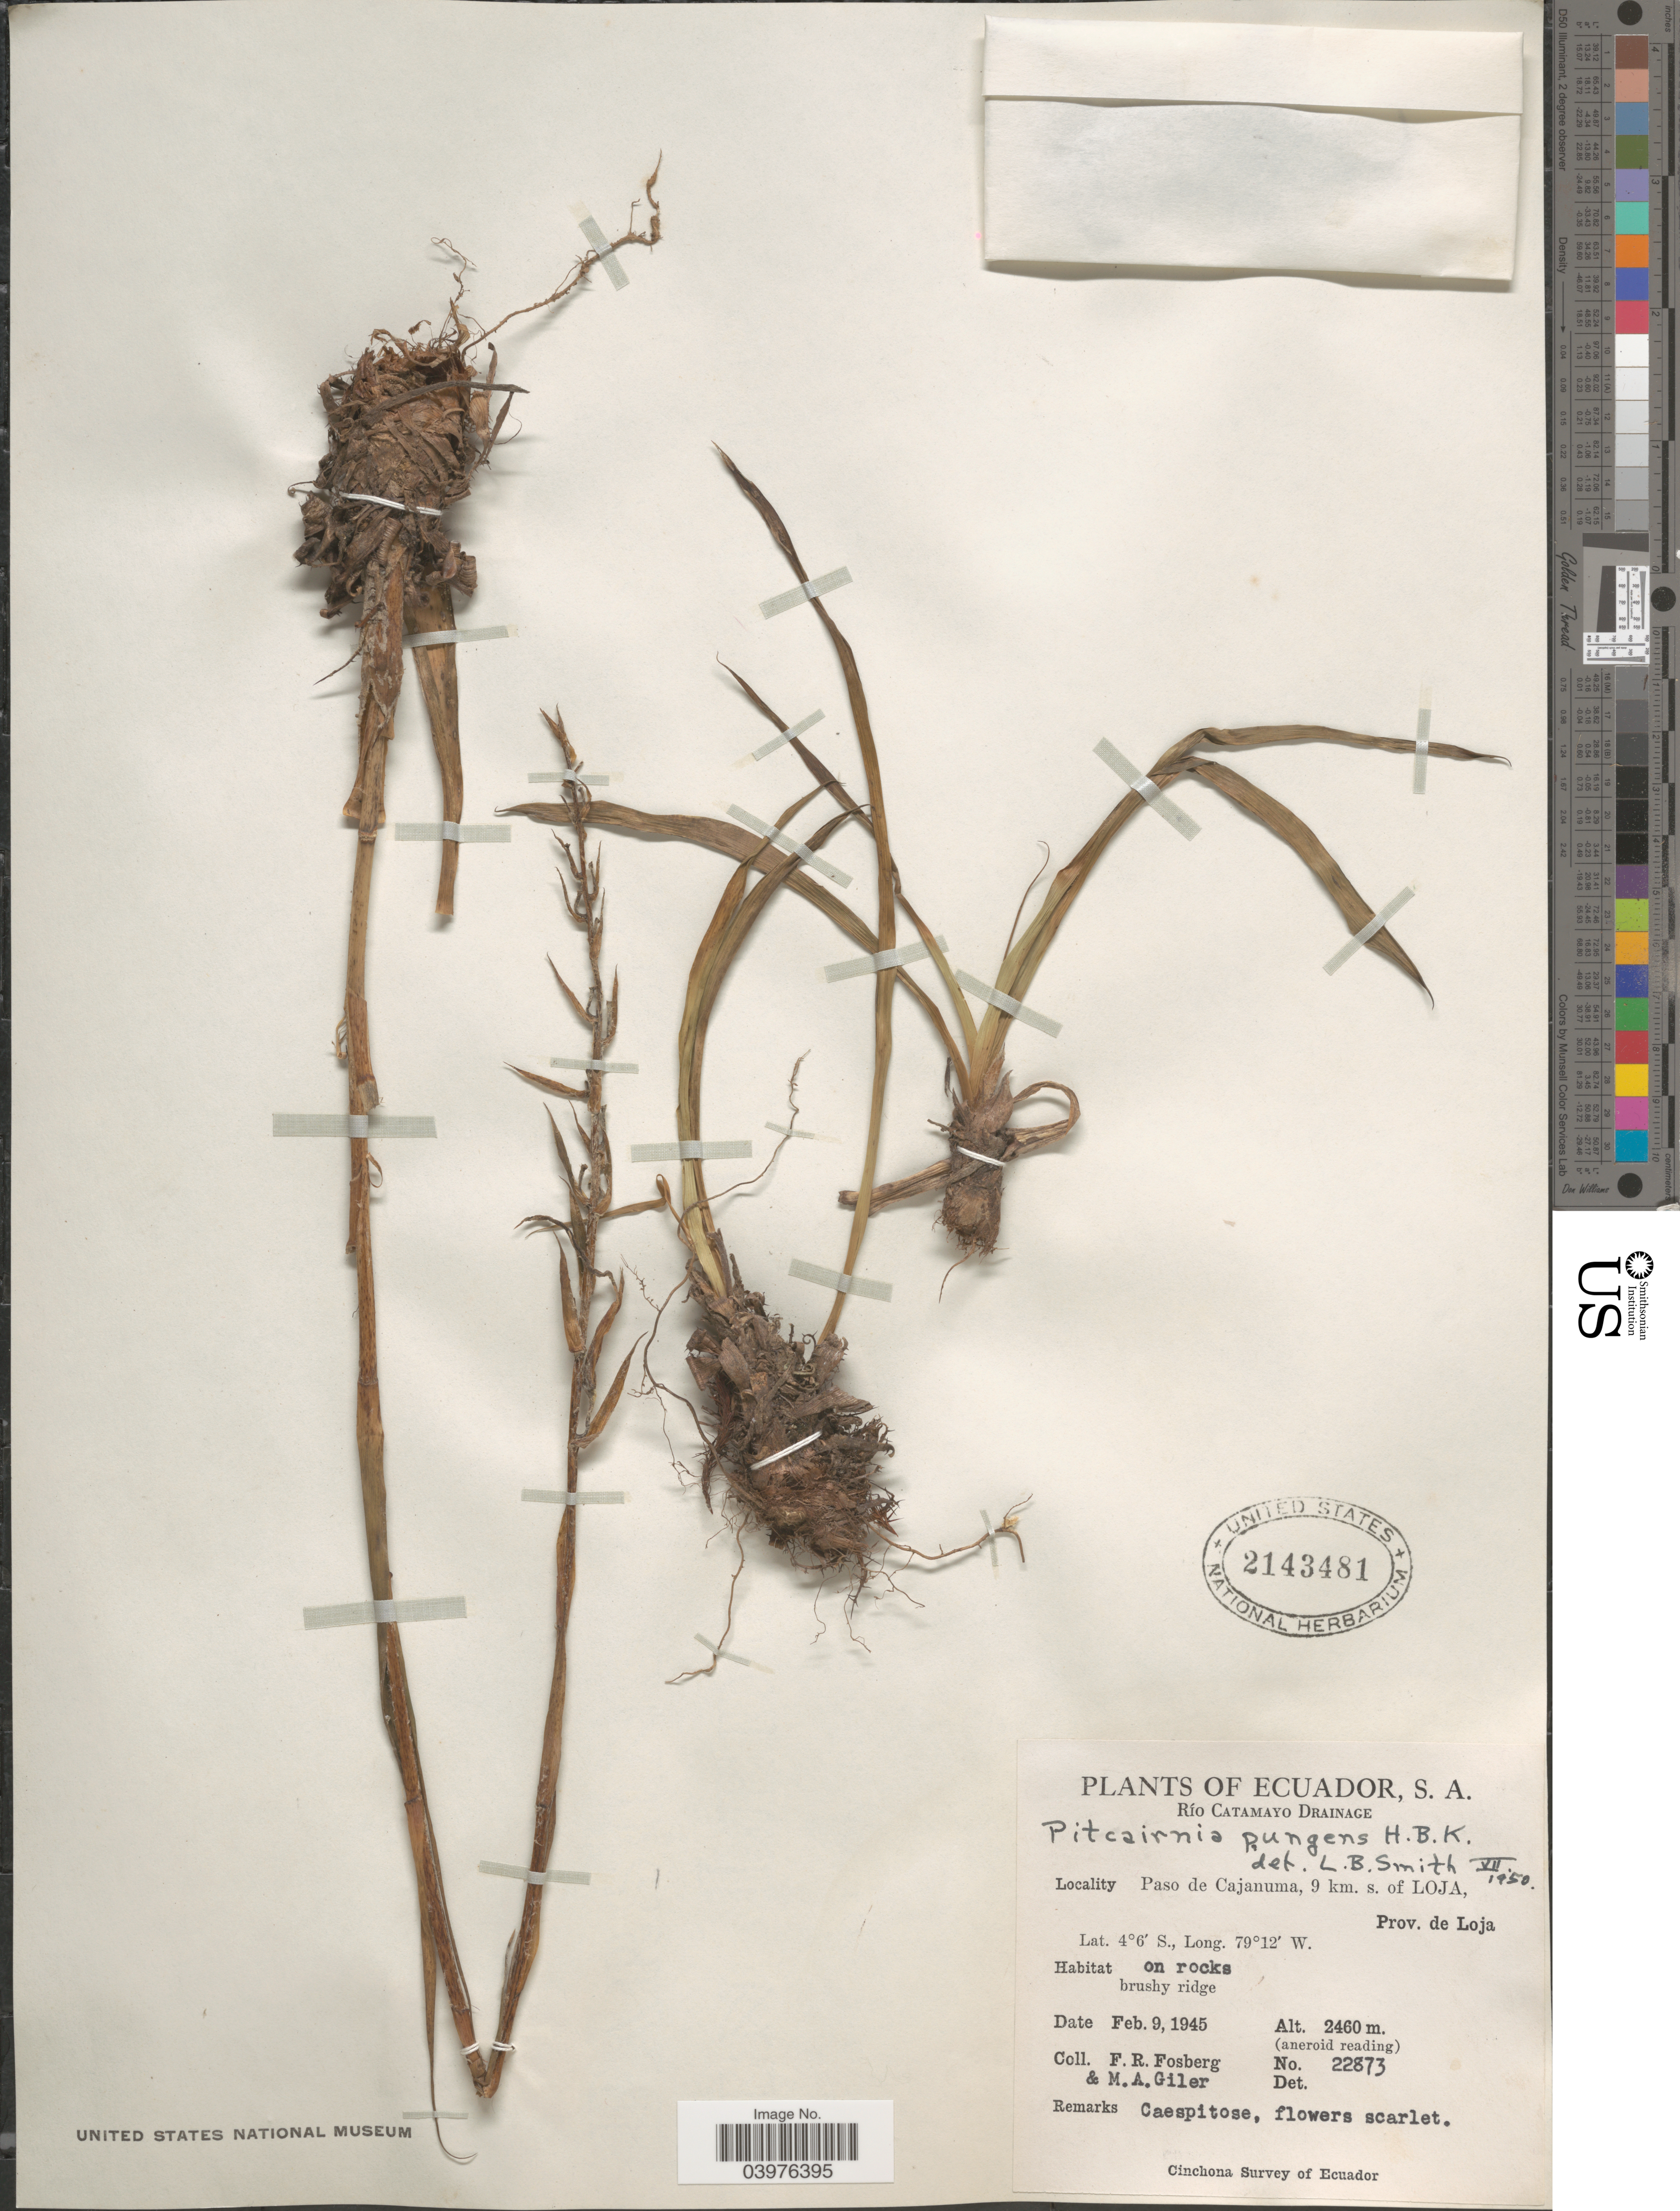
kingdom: Plantae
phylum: Tracheophyta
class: Liliopsida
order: Poales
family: Bromeliaceae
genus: Pitcairnia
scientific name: Pitcairnia pungens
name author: Kunth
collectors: F. R. Fosberg & M. Giler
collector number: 22873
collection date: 1945-02-09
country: Ecuador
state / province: Loja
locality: Río Catamayo Drainage. Paso de Cajanuma, 9 km. s. of Loja.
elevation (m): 2460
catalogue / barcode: US 2143481